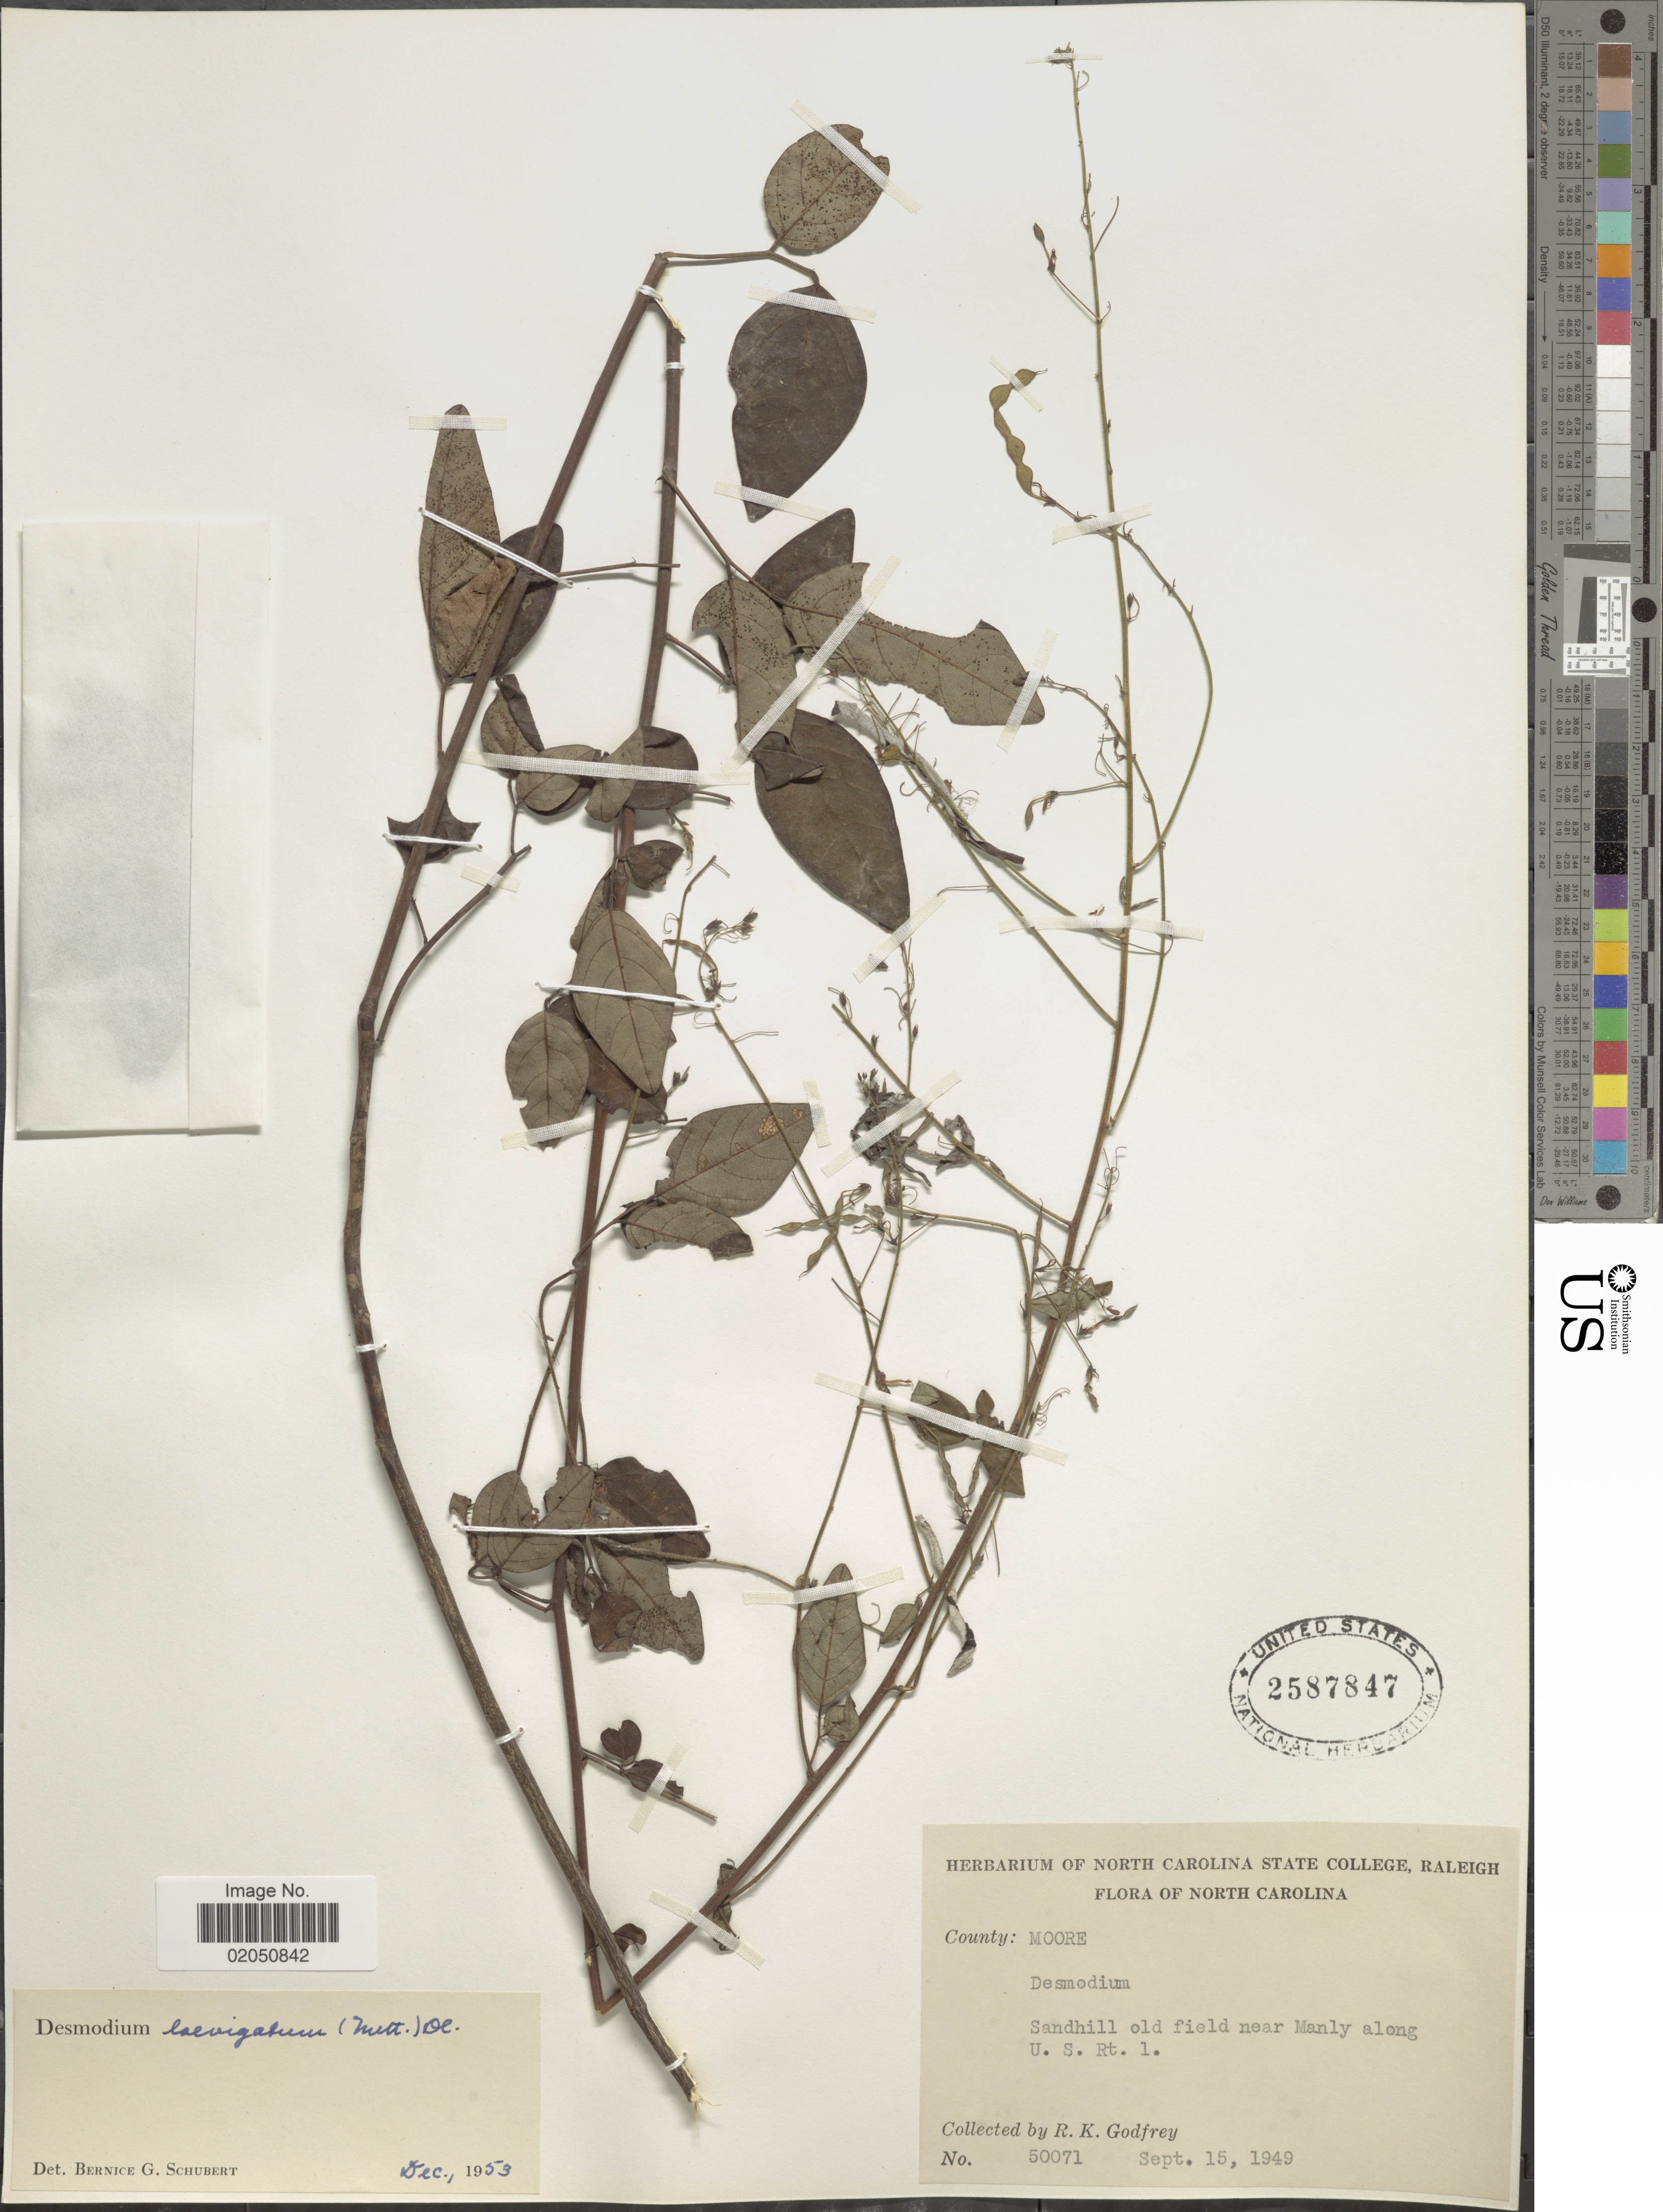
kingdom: Plantae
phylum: Tracheophyta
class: Magnoliopsida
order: Fabales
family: Fabaceae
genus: Desmodium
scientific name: Desmodium laevigatum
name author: (Nutt.) DC.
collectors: R. K. Godfrey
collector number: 50071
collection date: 1949-09-15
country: United States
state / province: North Carolina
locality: County: Moore, Sandhill old field near Manly along U.S. Rt. 1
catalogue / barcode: US 2587847